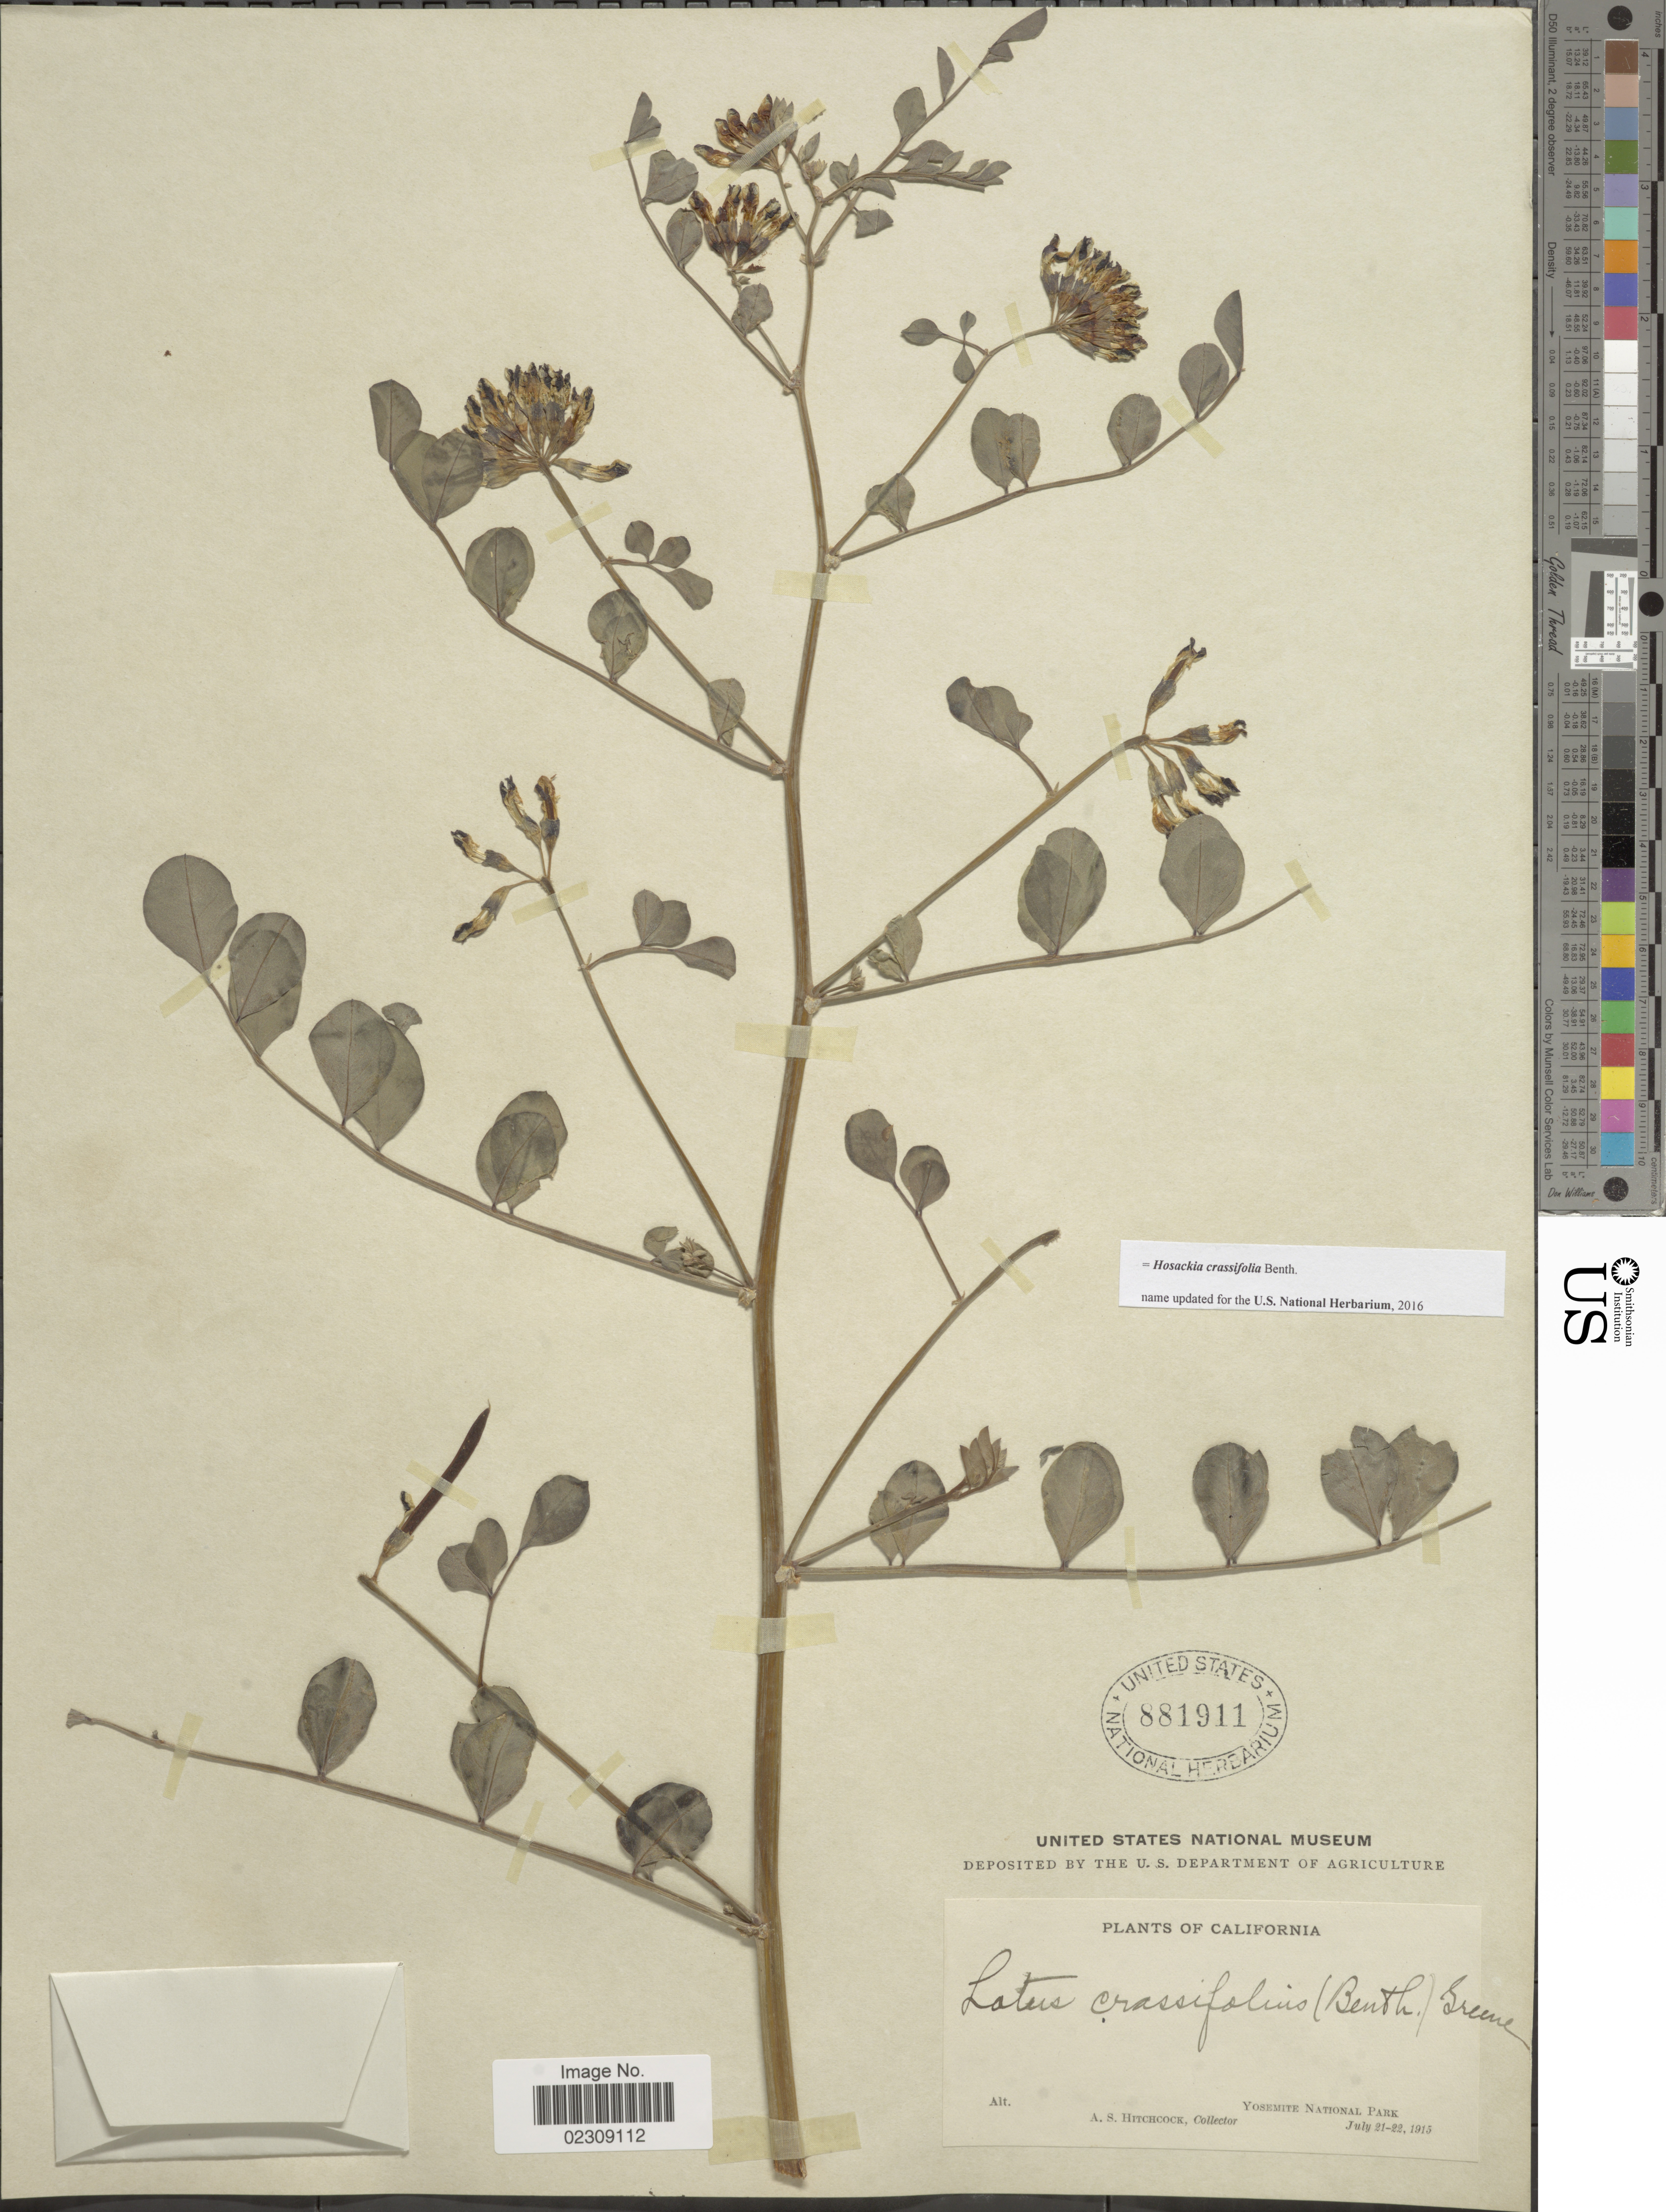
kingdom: Plantae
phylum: Tracheophyta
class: Magnoliopsida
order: Fabales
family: Fabaceae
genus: Hosackia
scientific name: Hosackia crassifolia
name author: Benth.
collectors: A. S. Hitchcock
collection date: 1915-07-21/1915-07-22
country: United States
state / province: California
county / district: Mariposa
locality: Yosemite National Park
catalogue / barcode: US 881911